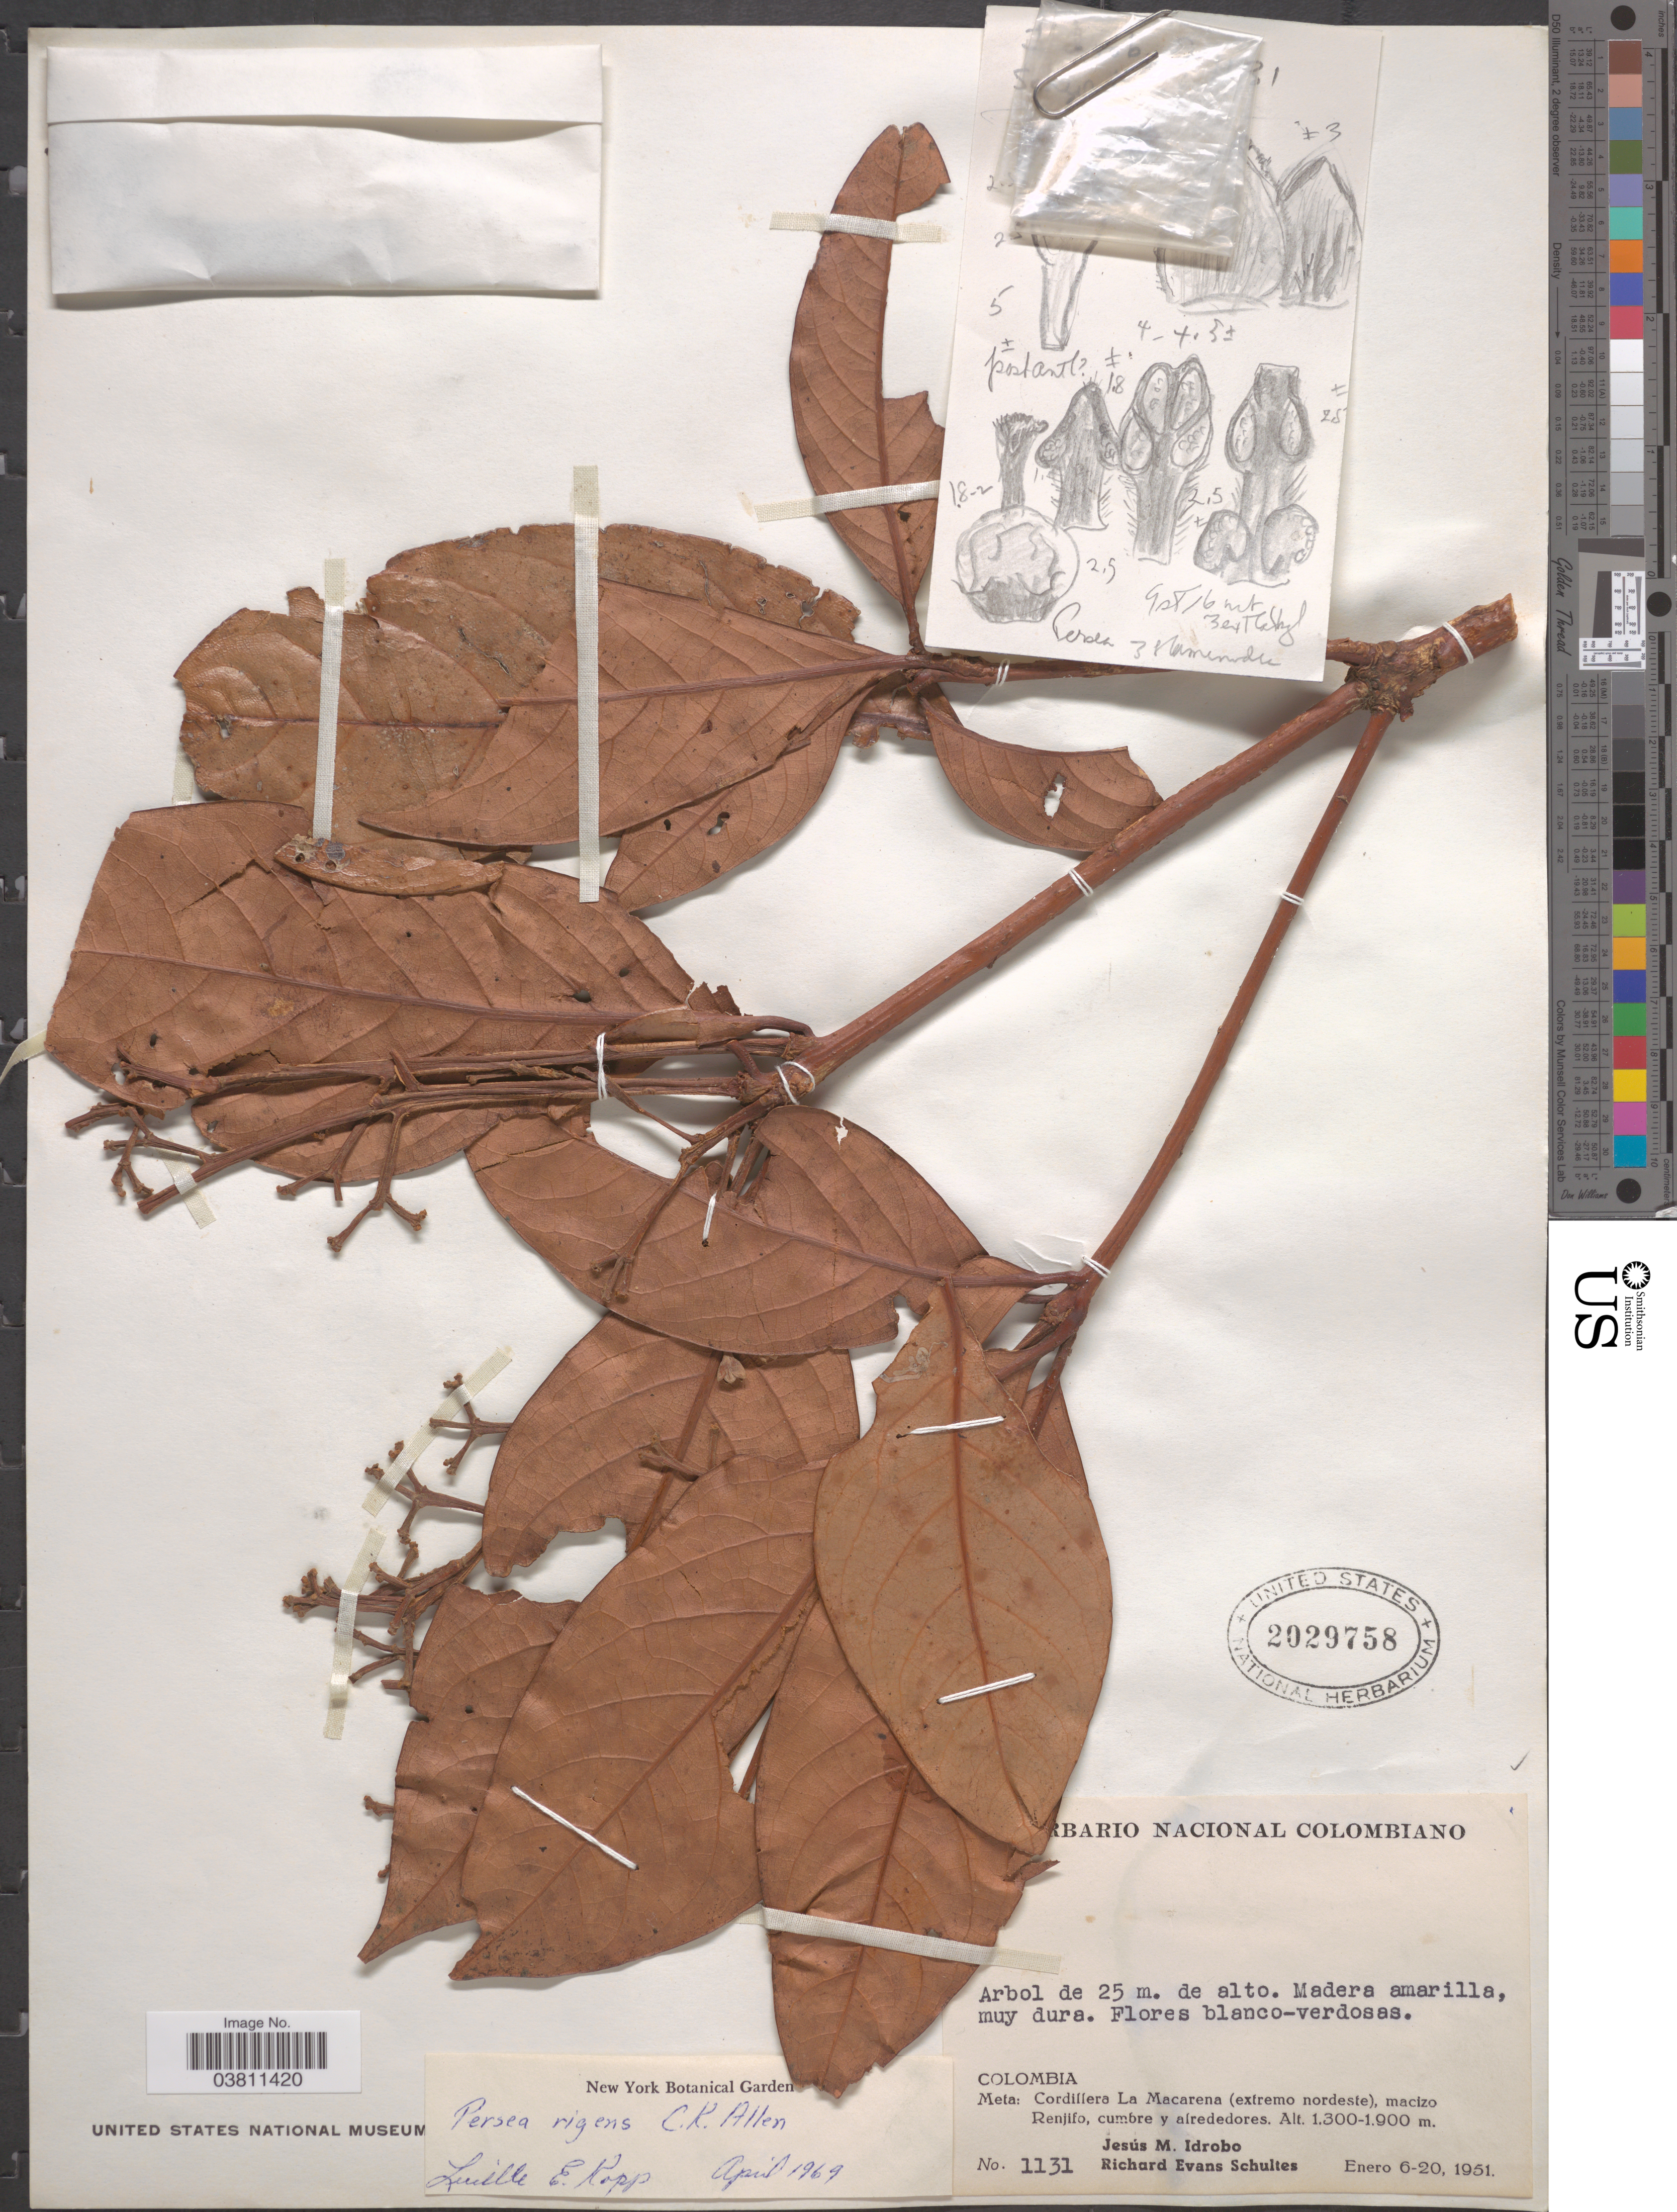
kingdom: Plantae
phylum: Tracheophyta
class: Magnoliopsida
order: Laurales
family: Lauraceae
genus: Persea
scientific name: Persea rigens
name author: C.K. Allen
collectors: J. M. Idrobo & R. E. Schultes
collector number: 1131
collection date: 1951-01-06/1951-01-20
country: Colombia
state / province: Meta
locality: Cordillera La Macarena (extremo nordeste), macizo Renjifo, cumbre y alrededores.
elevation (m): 1300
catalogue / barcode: US 2029758